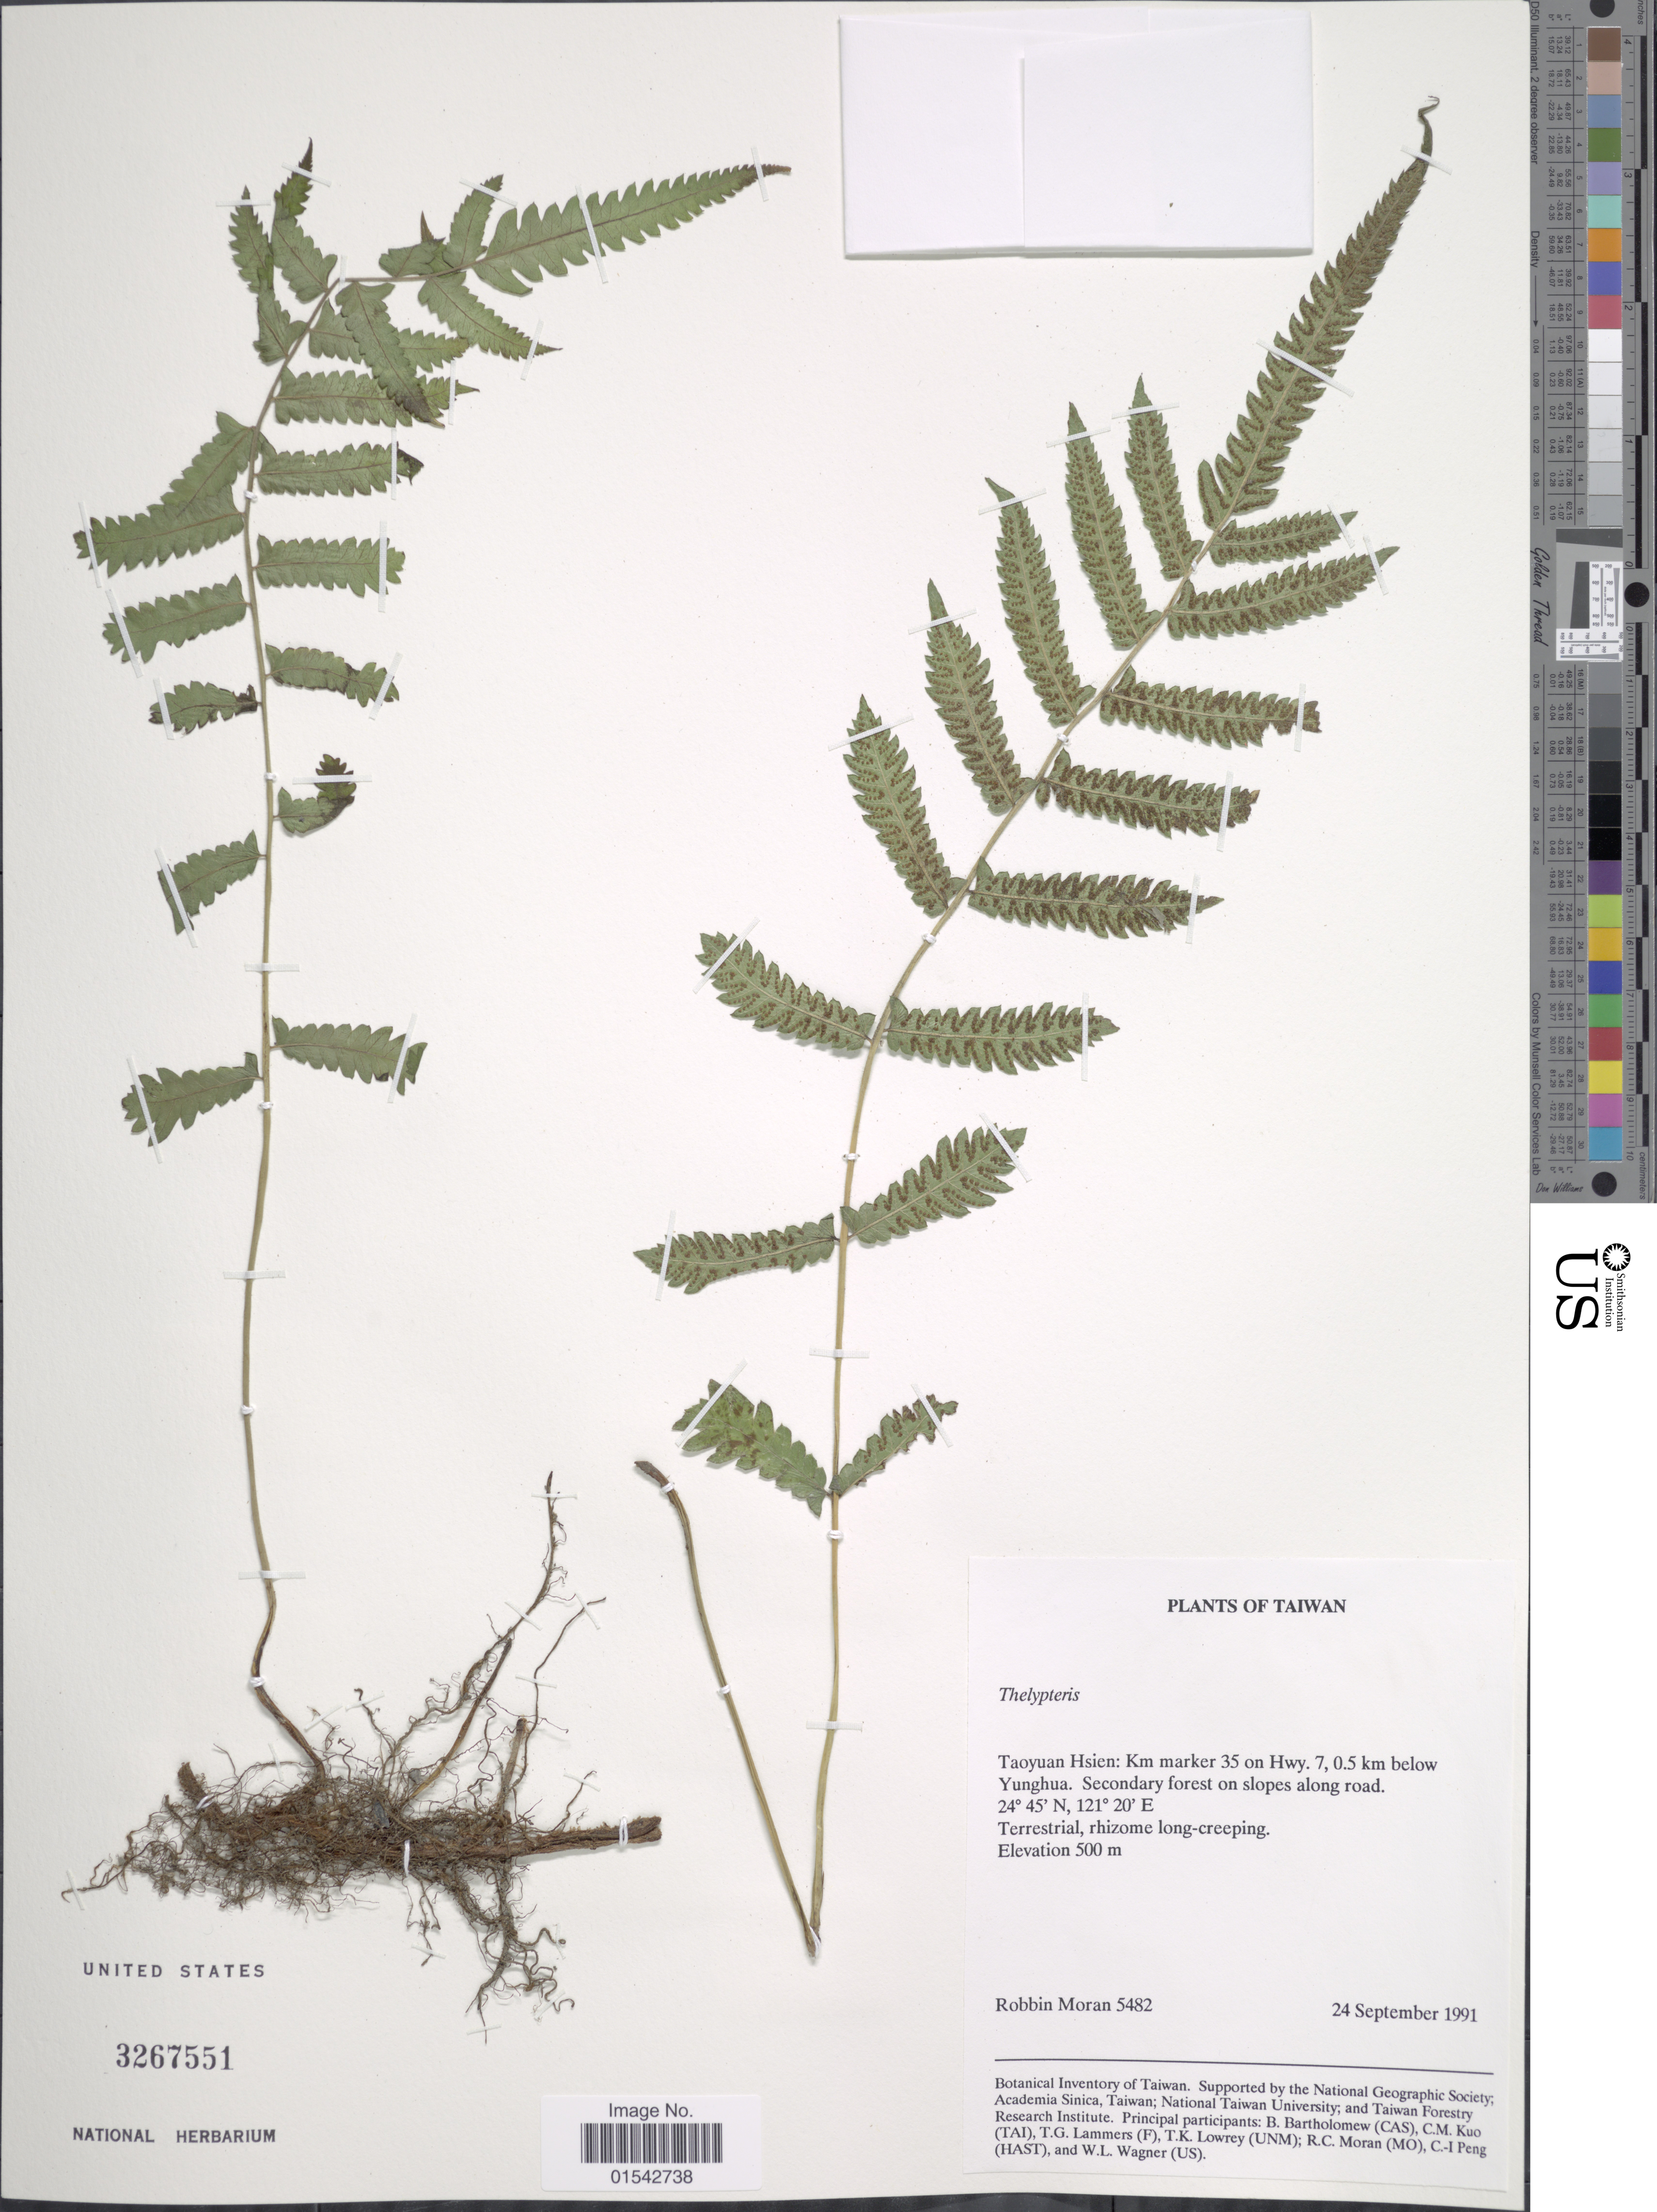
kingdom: Plantae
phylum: Tracheophyta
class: Polypodiopsida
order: Polypodiales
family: Thelypteridaceae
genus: Cyclosorus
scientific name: Cyclosorus sp.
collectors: R. C. Moran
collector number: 5482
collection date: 1991-09-24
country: Taiwan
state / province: Taoyuan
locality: Taoyuan Hsien: Km marker 35 on Hwy. 7,0.,5 km below Yunghua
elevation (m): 500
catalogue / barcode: US 3267551